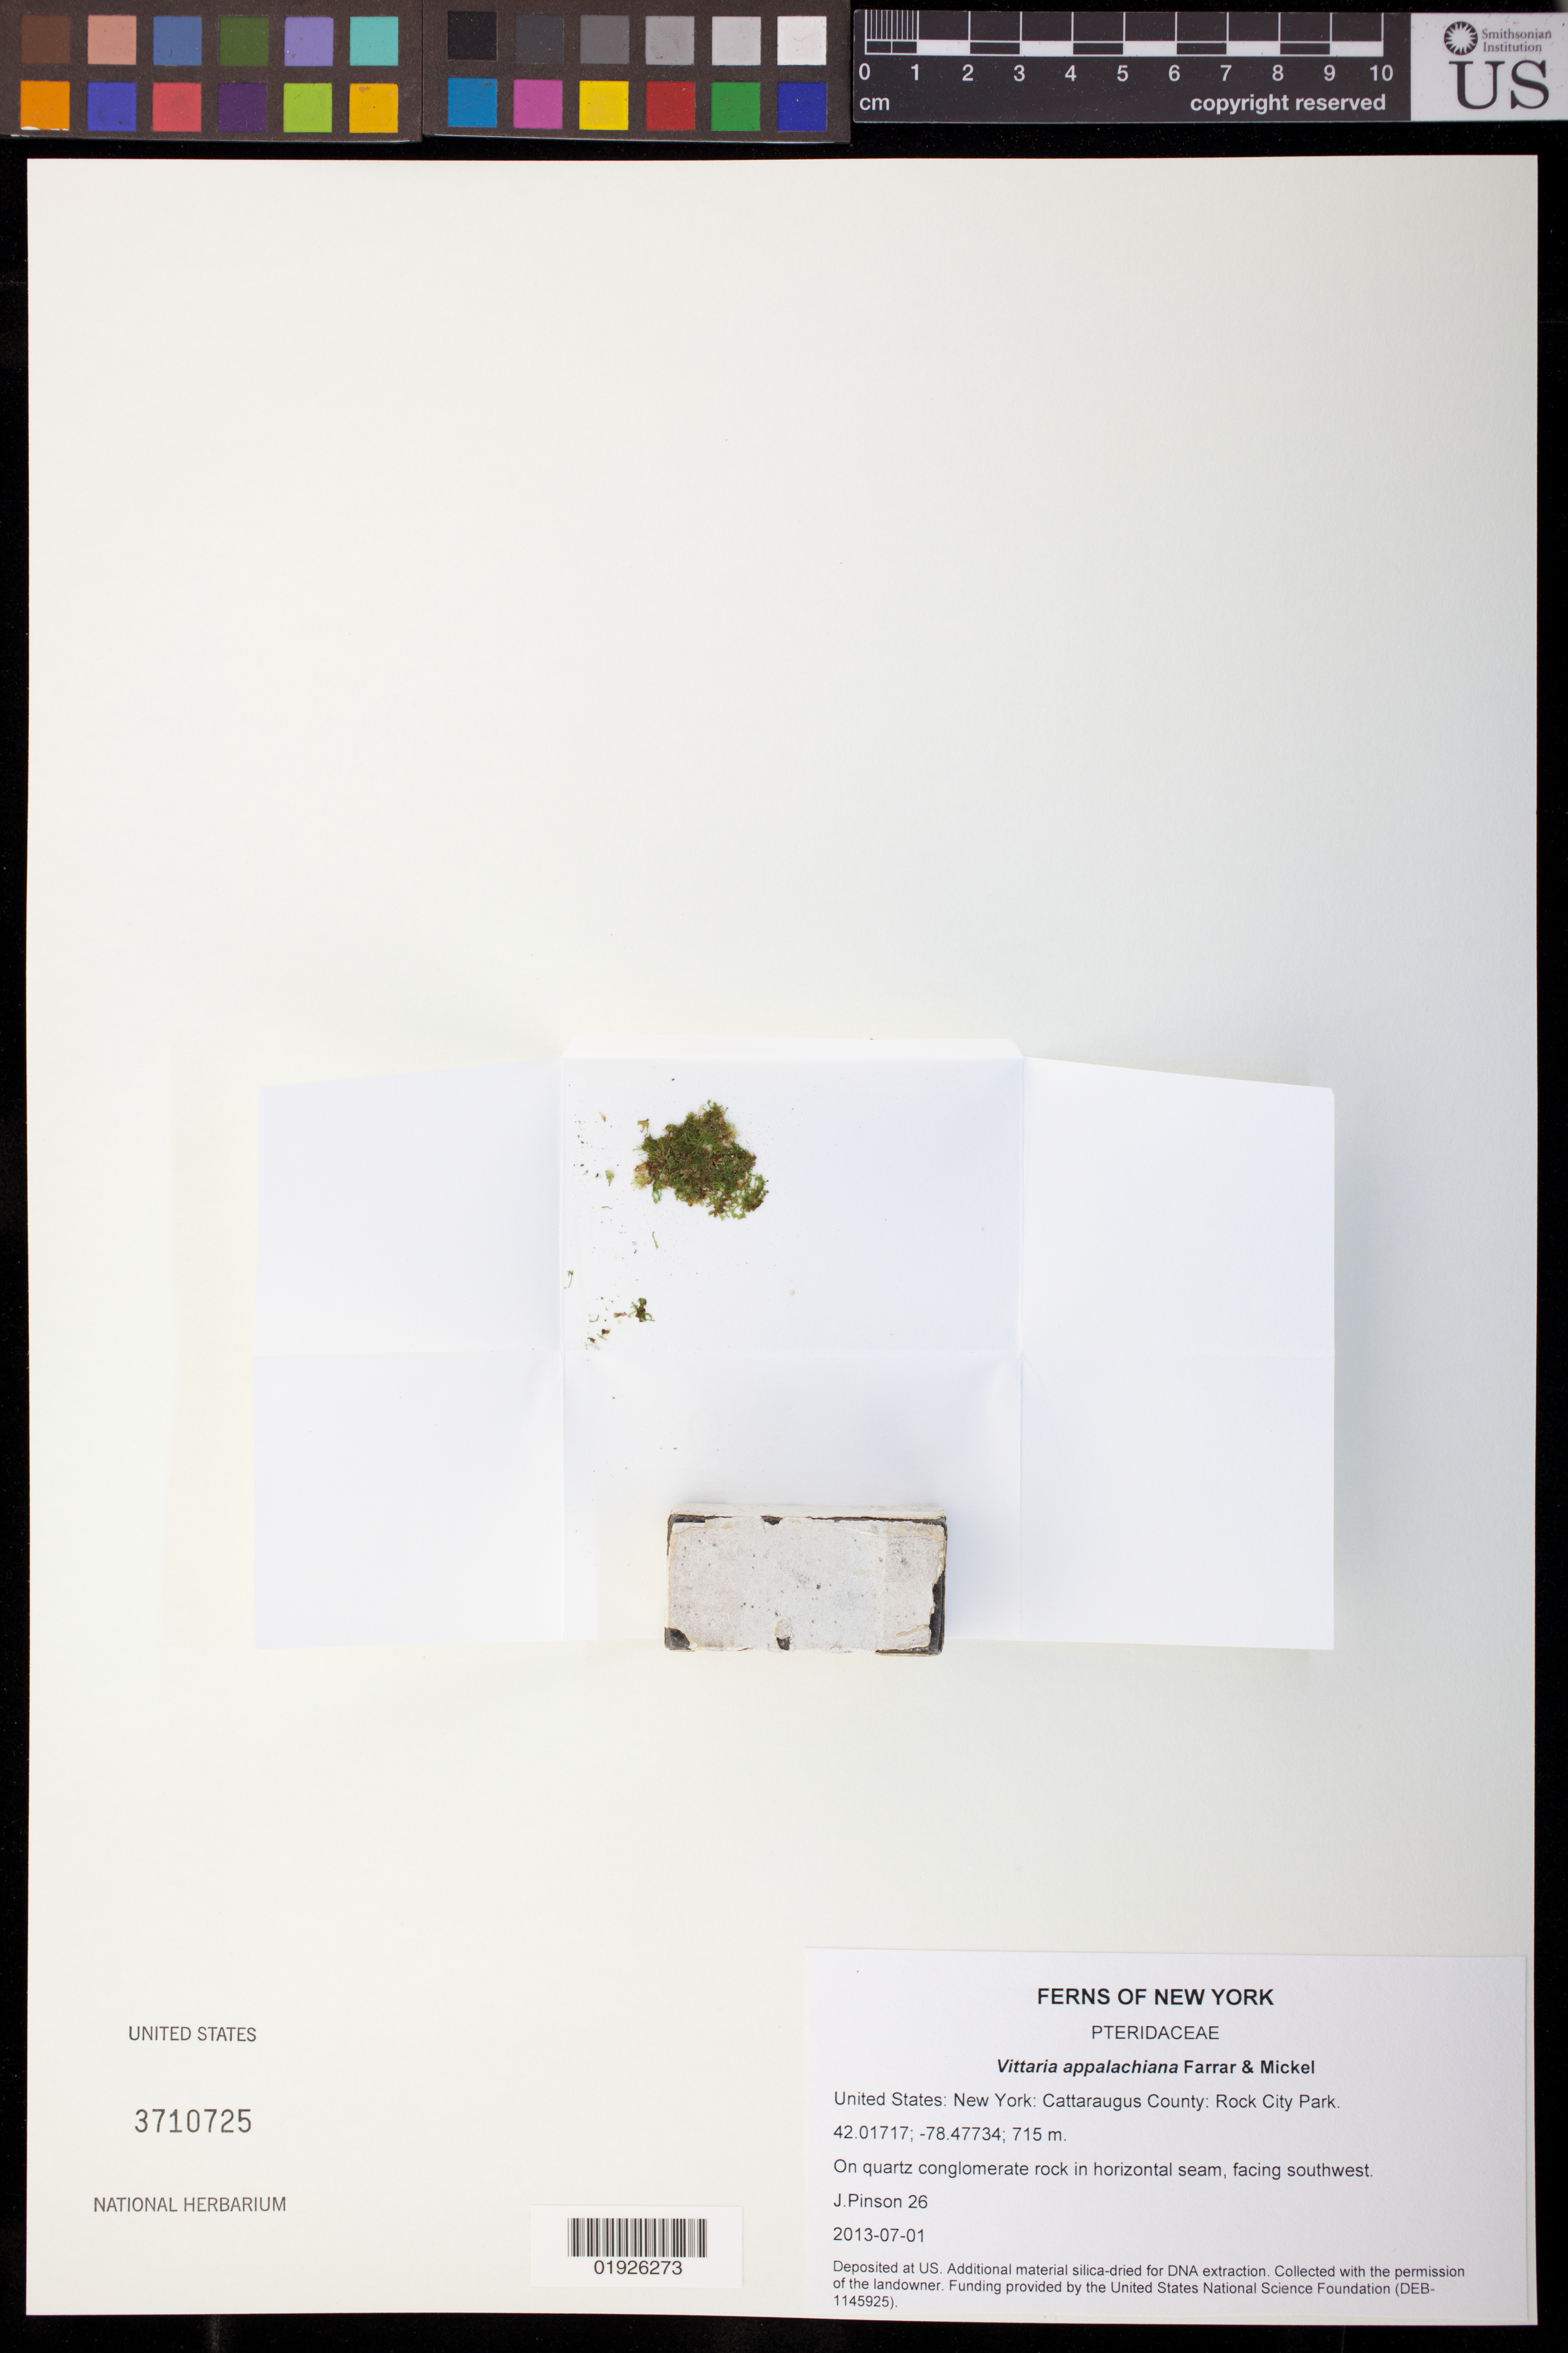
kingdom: Plantae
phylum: Tracheophyta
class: Polypodiopsida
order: Polypodiales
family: Pteridaceae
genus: Vittaria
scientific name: Vittaria appalachiana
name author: Farrar & Mickel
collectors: J. Pinson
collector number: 26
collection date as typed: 2013-07-01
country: United States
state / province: New York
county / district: Cattaraugus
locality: Rock City Park.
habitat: On quartz conglomerate rock in horizontal seam, facing southwest.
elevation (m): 715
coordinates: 42.01717, -78.47734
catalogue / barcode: US 3710725